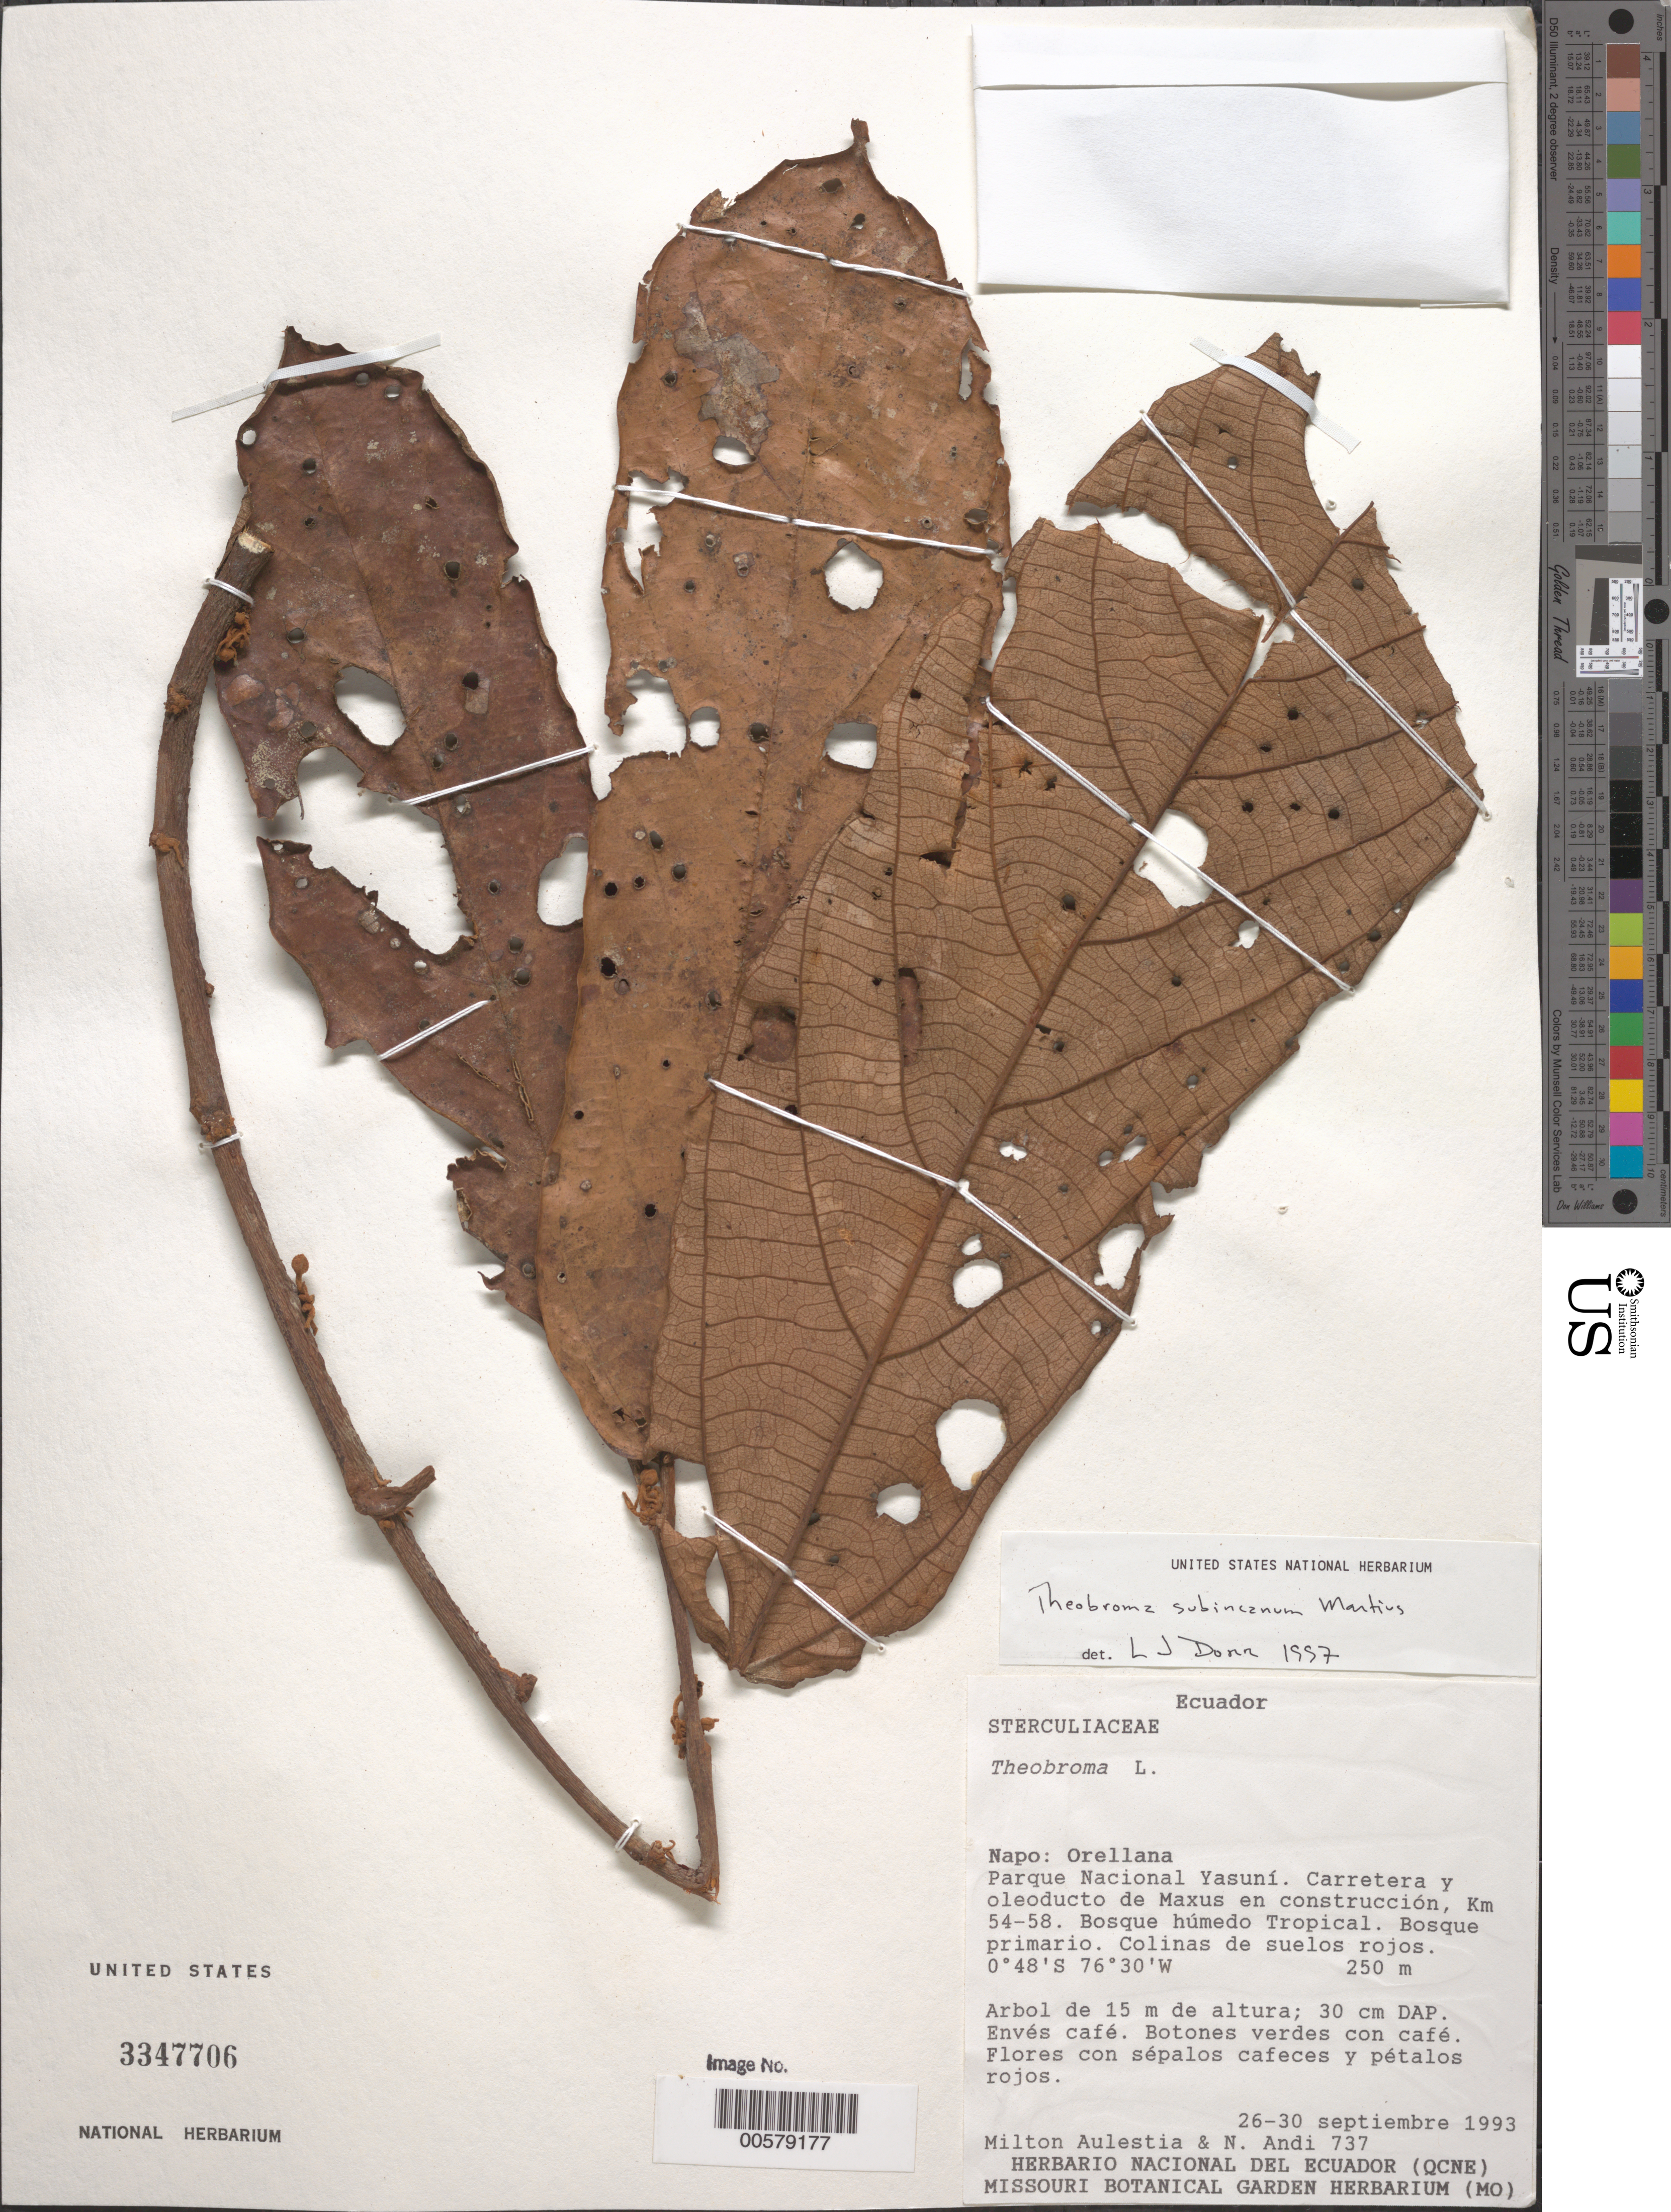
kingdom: Plantae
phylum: Tracheophyta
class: Magnoliopsida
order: Malvales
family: Malvaceae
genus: Theobroma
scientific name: Theobroma subincanum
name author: Mart.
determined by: Dorr, L. J., (BOT), Smithsonian Institution - National Museum of Natural History (UNITED STATES)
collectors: M. Aulestia & N. Andi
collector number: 737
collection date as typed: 26 Sep 1993 to 30 Sep 1993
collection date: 1993-09-26/1993-09-30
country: Ecuador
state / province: Napo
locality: Parque Nacional Yasuní, Carretera y oleoducto de Maxus en construcción, km 54-58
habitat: Bosque húmedo Tropical, bosque primario, colinas de suelos rojos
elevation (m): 250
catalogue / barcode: US 3347706